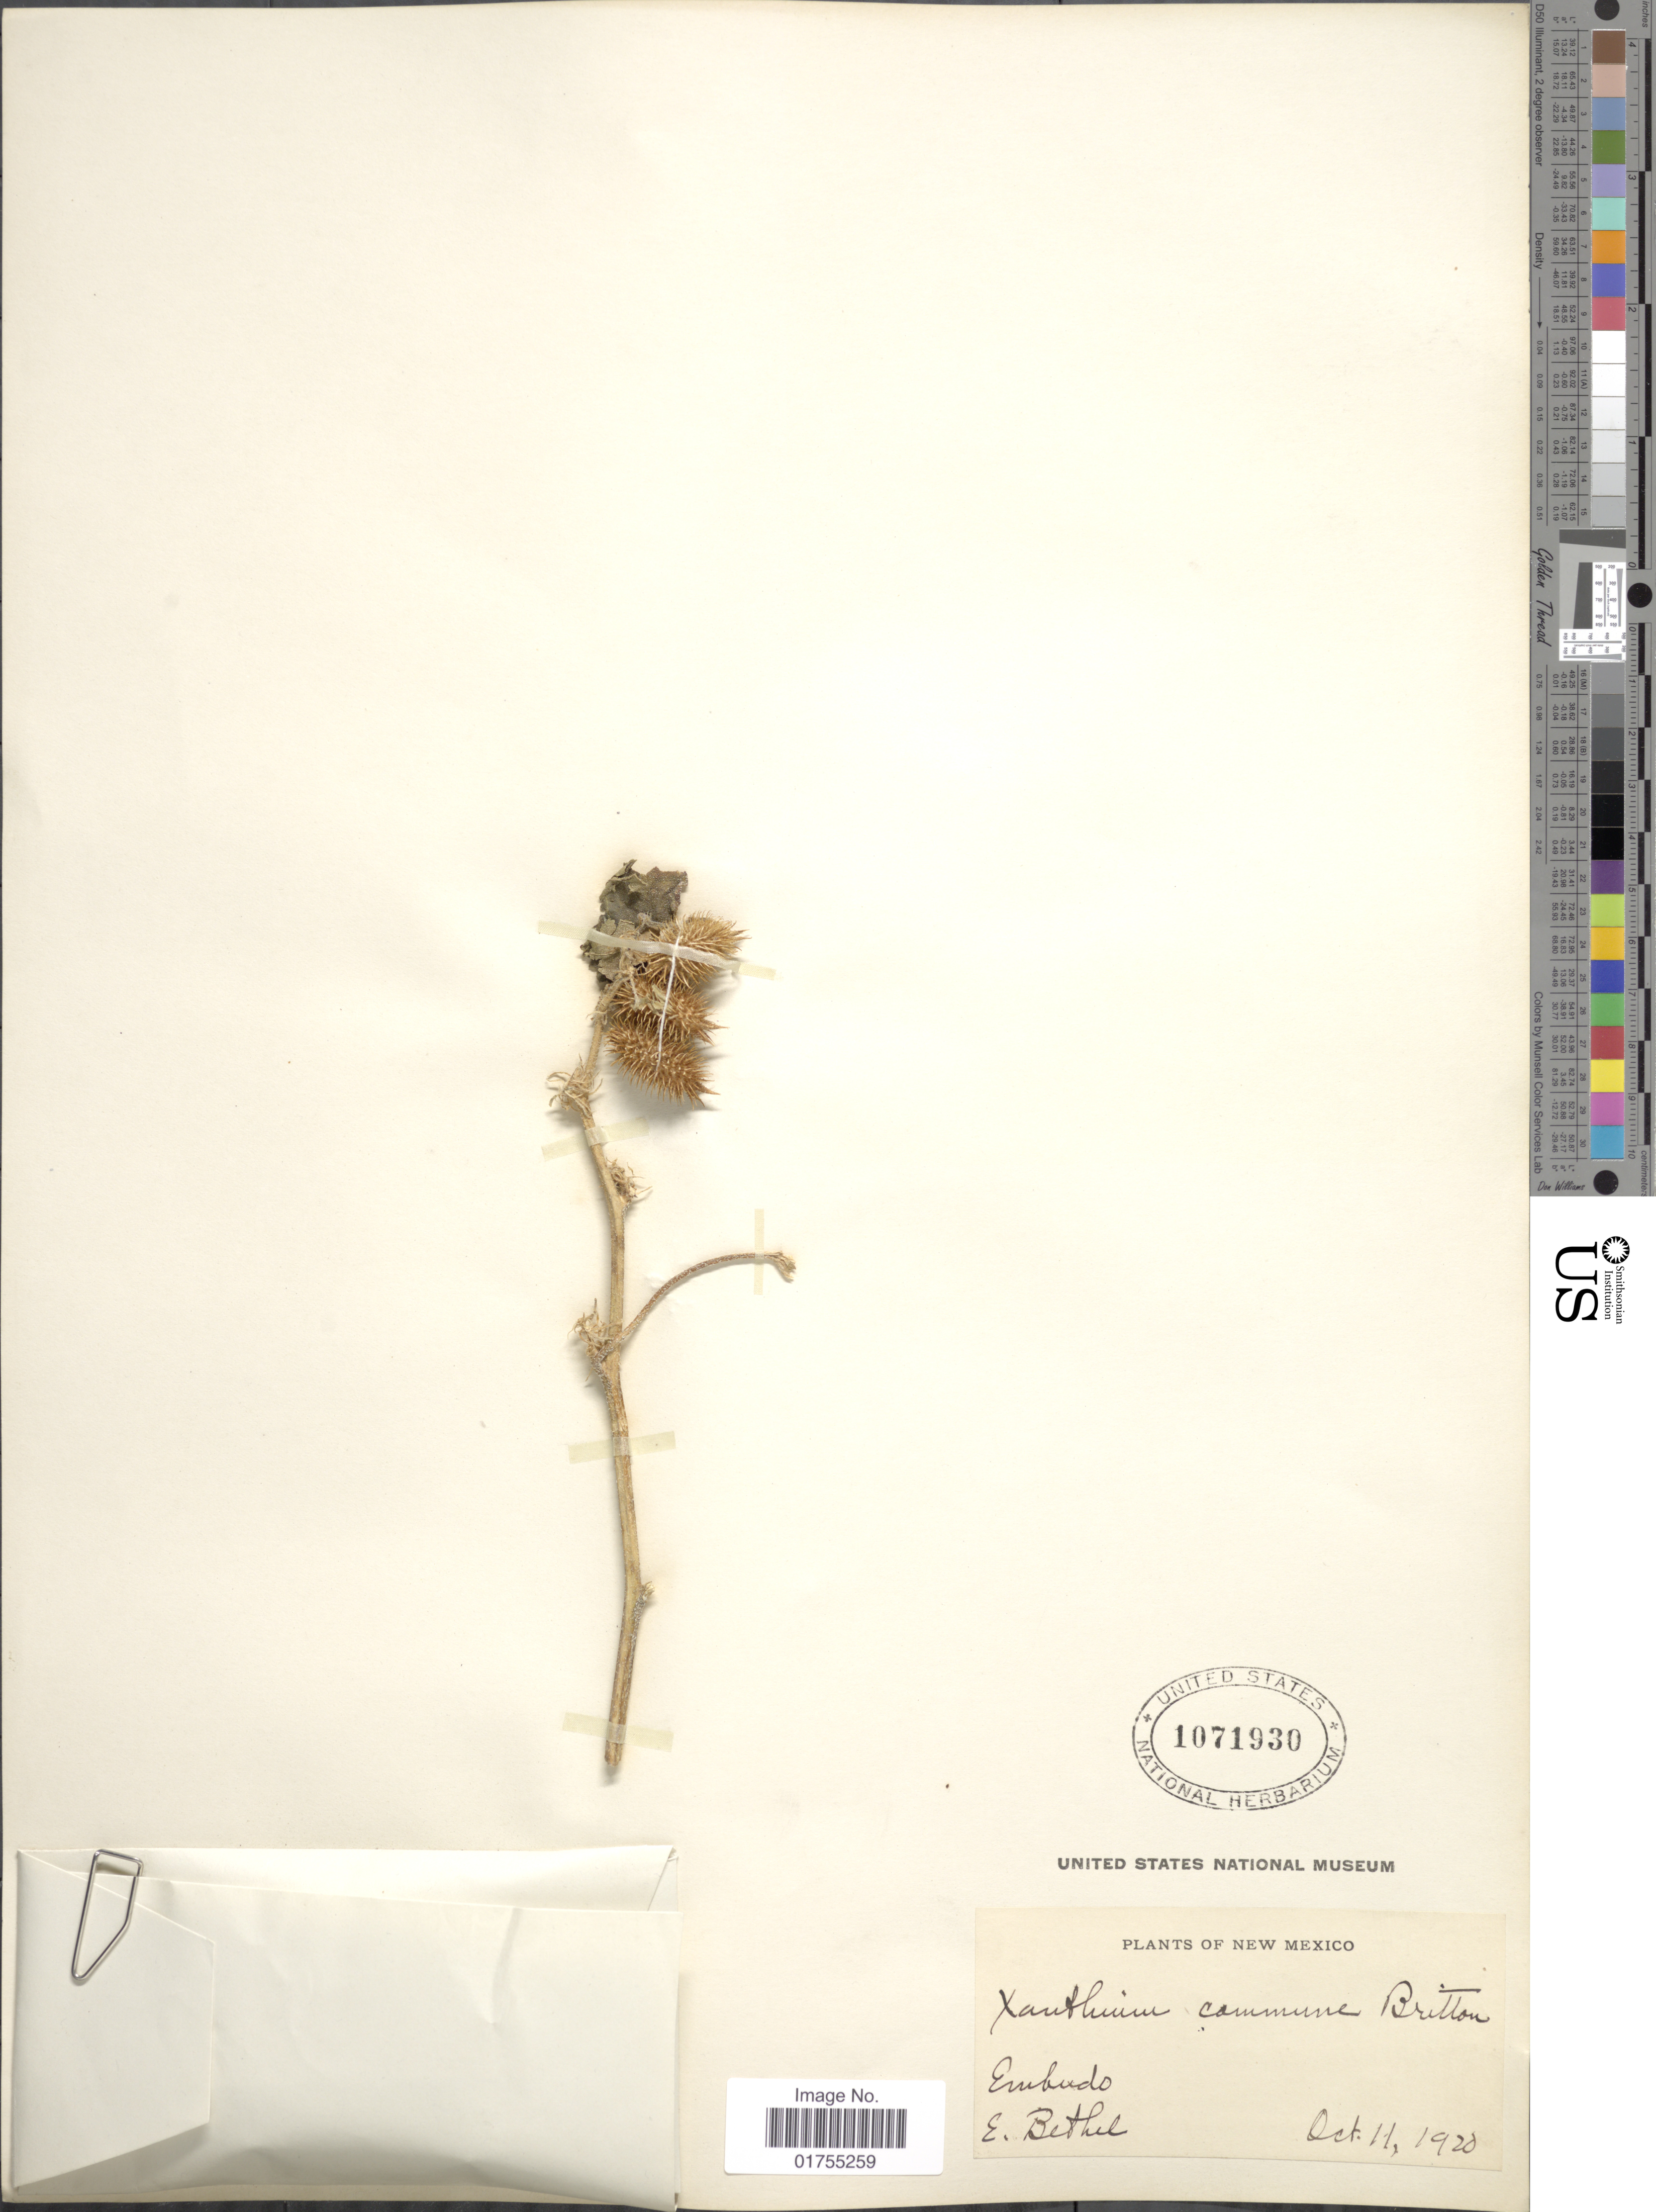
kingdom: Plantae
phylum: Tracheophyta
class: Magnoliopsida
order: Asterales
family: Asteraceae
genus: Xanthium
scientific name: Xanthium strumarium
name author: L.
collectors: E. Bethel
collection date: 1920-10-11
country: United States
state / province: New Mexico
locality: Embado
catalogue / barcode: US 1071930